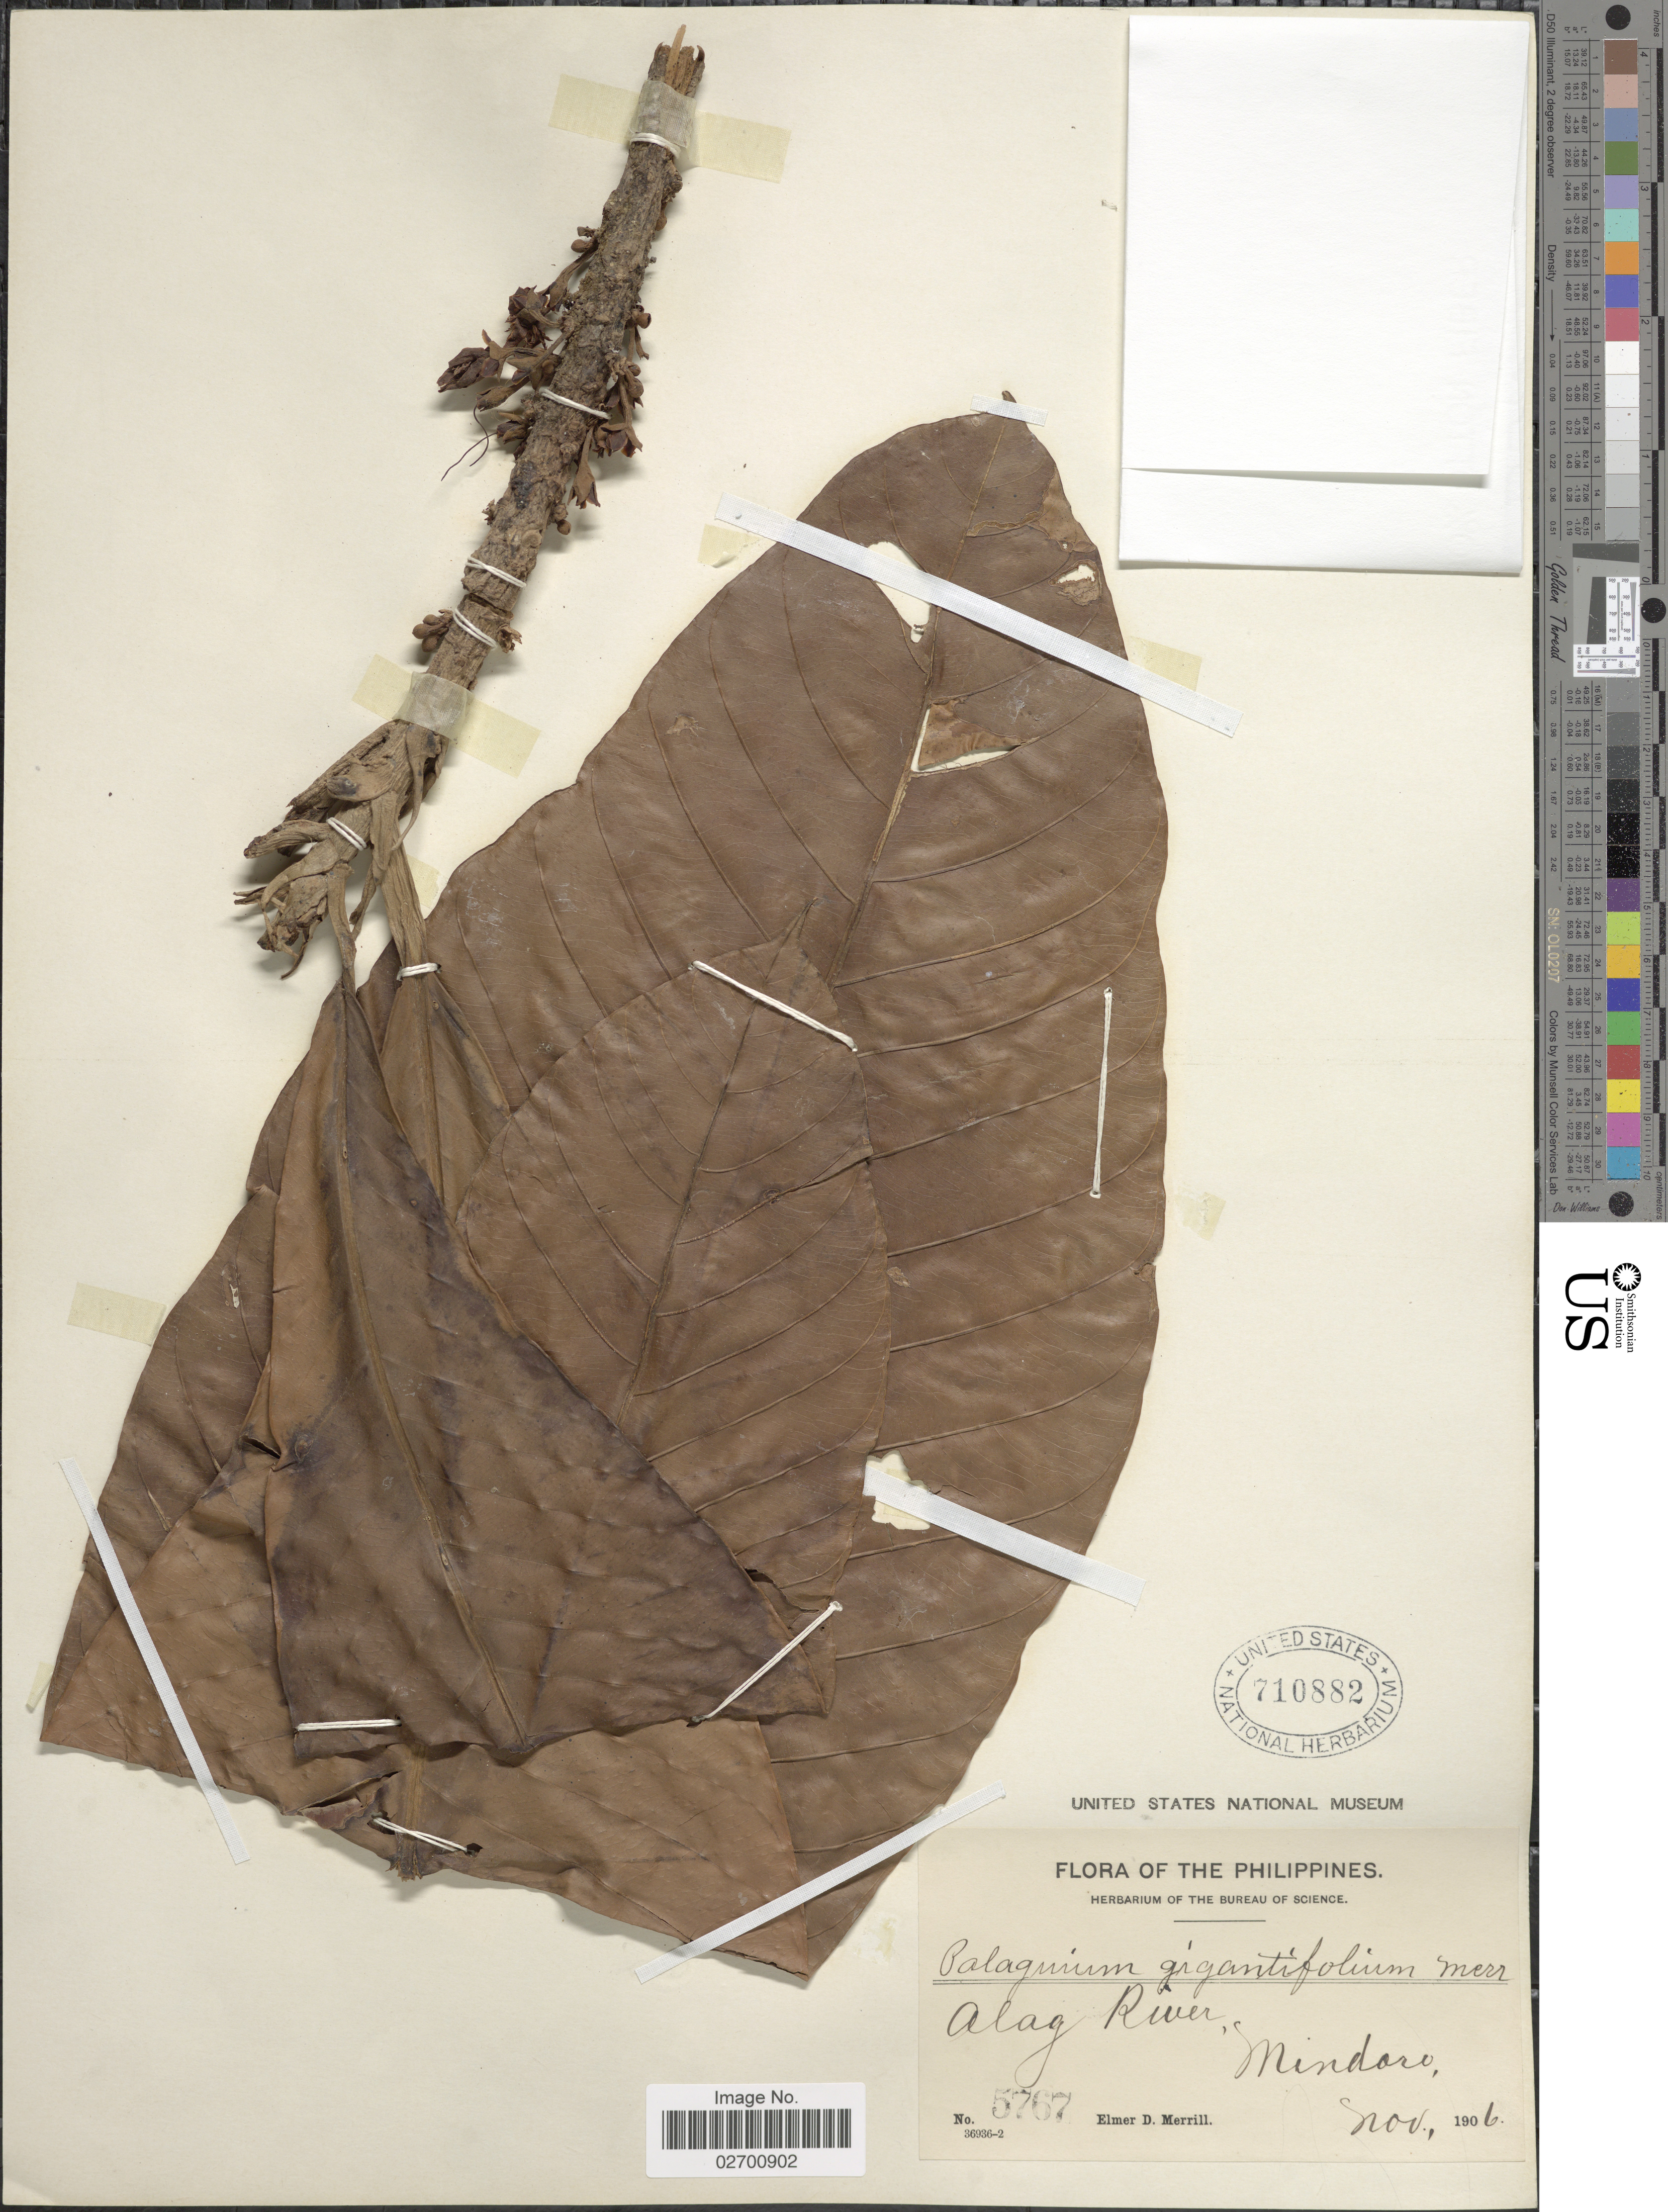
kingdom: Plantae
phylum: Tracheophyta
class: Magnoliopsida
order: Ericales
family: Sapotaceae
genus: Palaquium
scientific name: Palaquium gigantifolium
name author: Merr.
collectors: E. D. Merrill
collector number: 5767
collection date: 1906-11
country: Philippines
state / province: Mimaropa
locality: Alag River, Mindoro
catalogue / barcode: US 710882